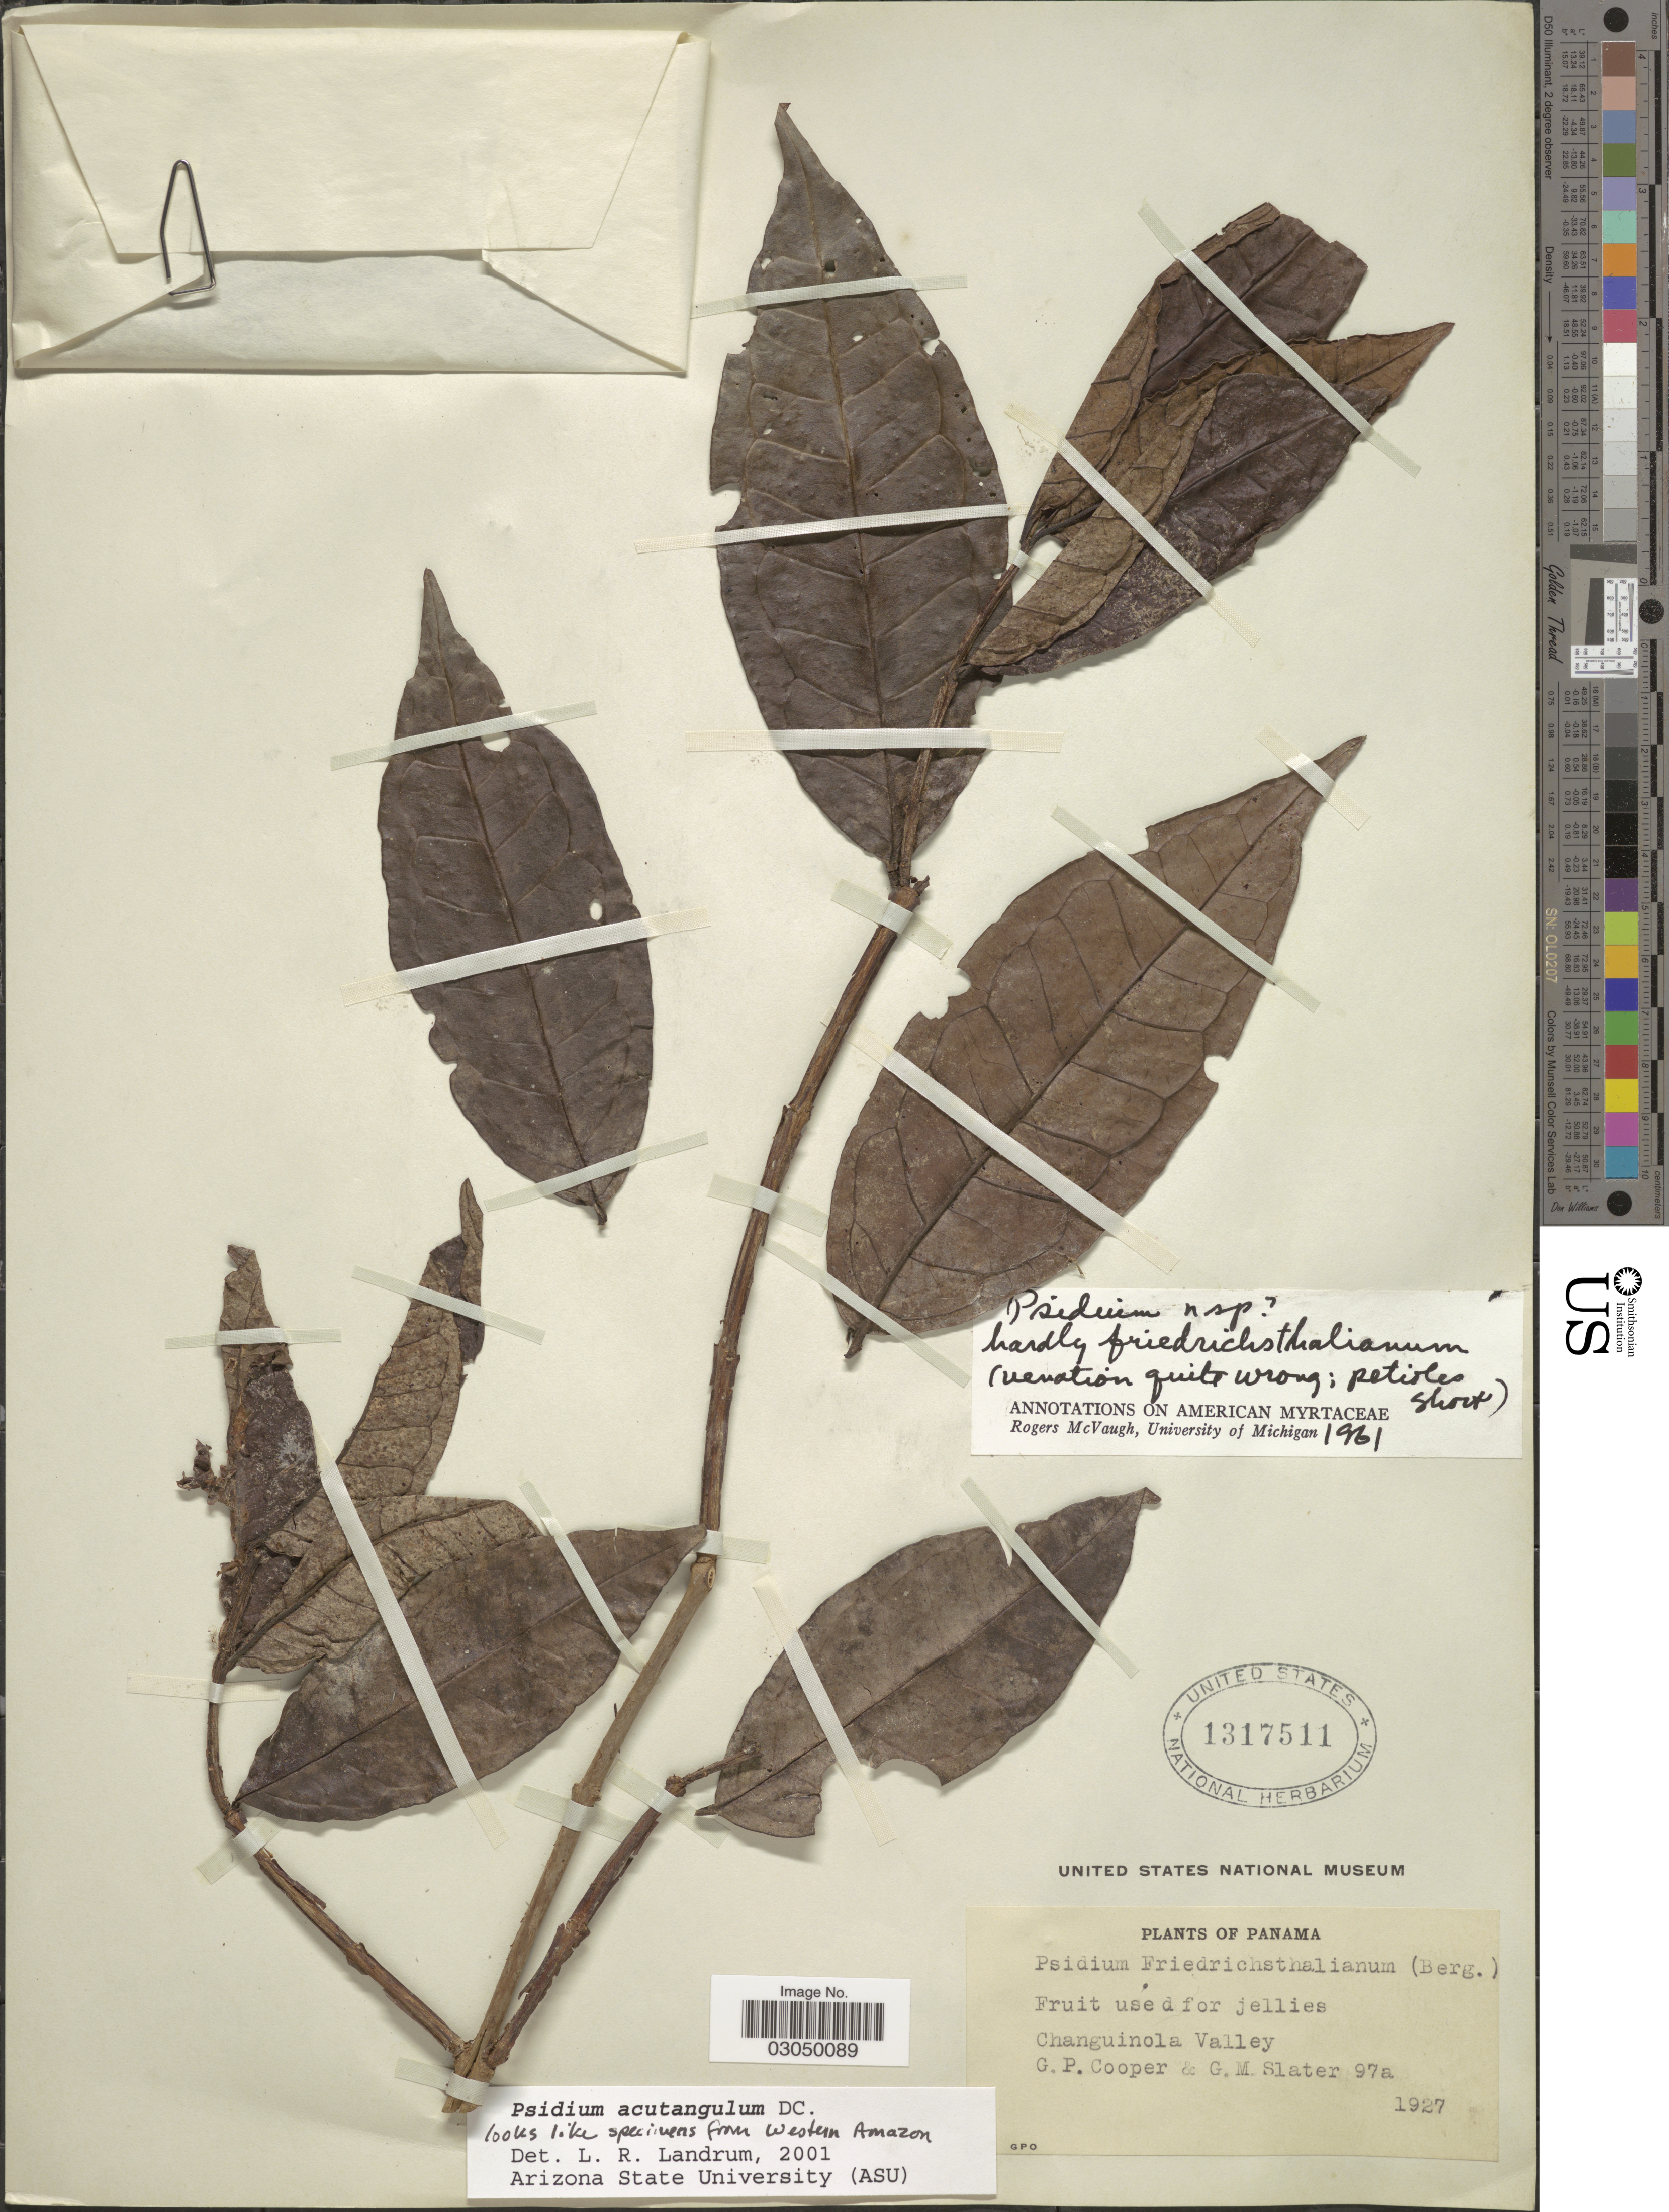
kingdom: Plantae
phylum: Tracheophyta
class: Magnoliopsida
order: Myrtales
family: Myrtaceae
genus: Psidium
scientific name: Psidium acutangulum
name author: (DC.) DC.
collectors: G. Cooper & G. Slater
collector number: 97a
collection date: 1927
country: Panama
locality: Changuinola Valley.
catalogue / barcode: US 1317511